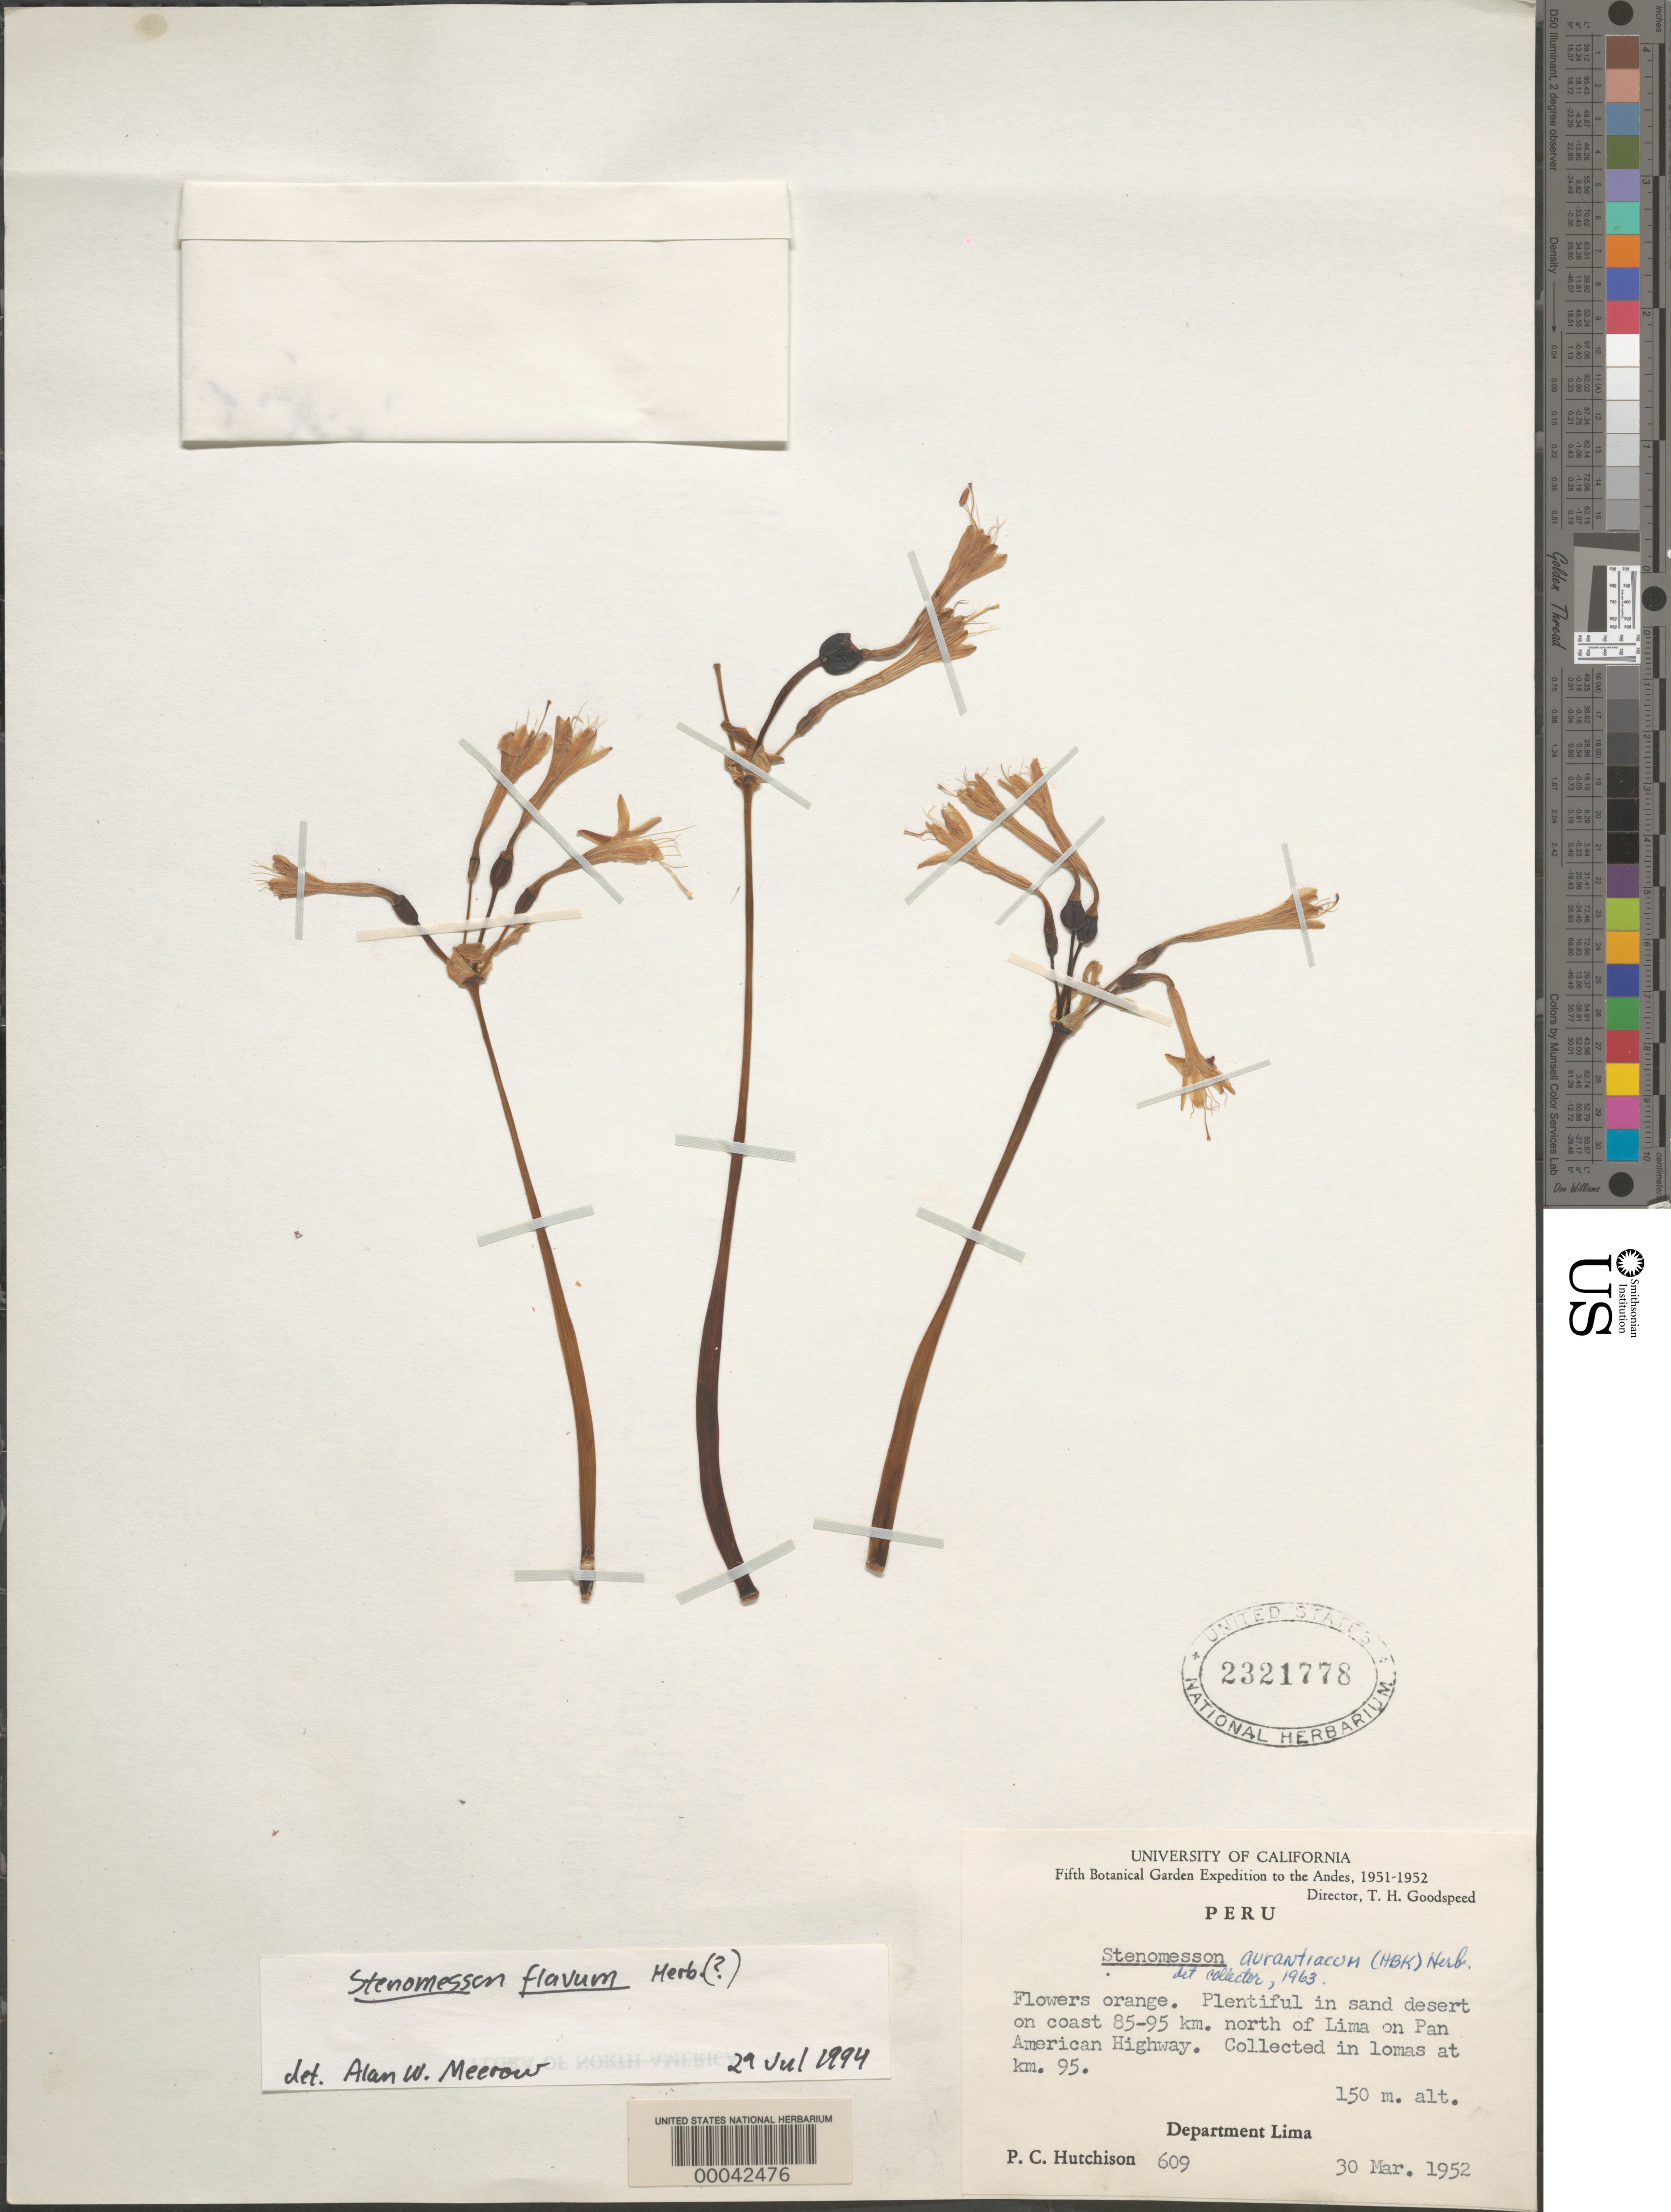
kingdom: Plantae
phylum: Tracheophyta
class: Liliopsida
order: Asparagales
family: Amaryllidaceae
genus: Stenomesson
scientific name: Stenomesson flavum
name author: Herb.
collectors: P. C. Hutchison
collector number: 609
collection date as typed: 30 Mar 1952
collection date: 1952-03-30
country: Peru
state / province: Lima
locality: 85-95 km north of lima on pan american highway; collected in lomas at km 95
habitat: Plentiful in sand desert on coast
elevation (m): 150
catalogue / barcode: US 2321778